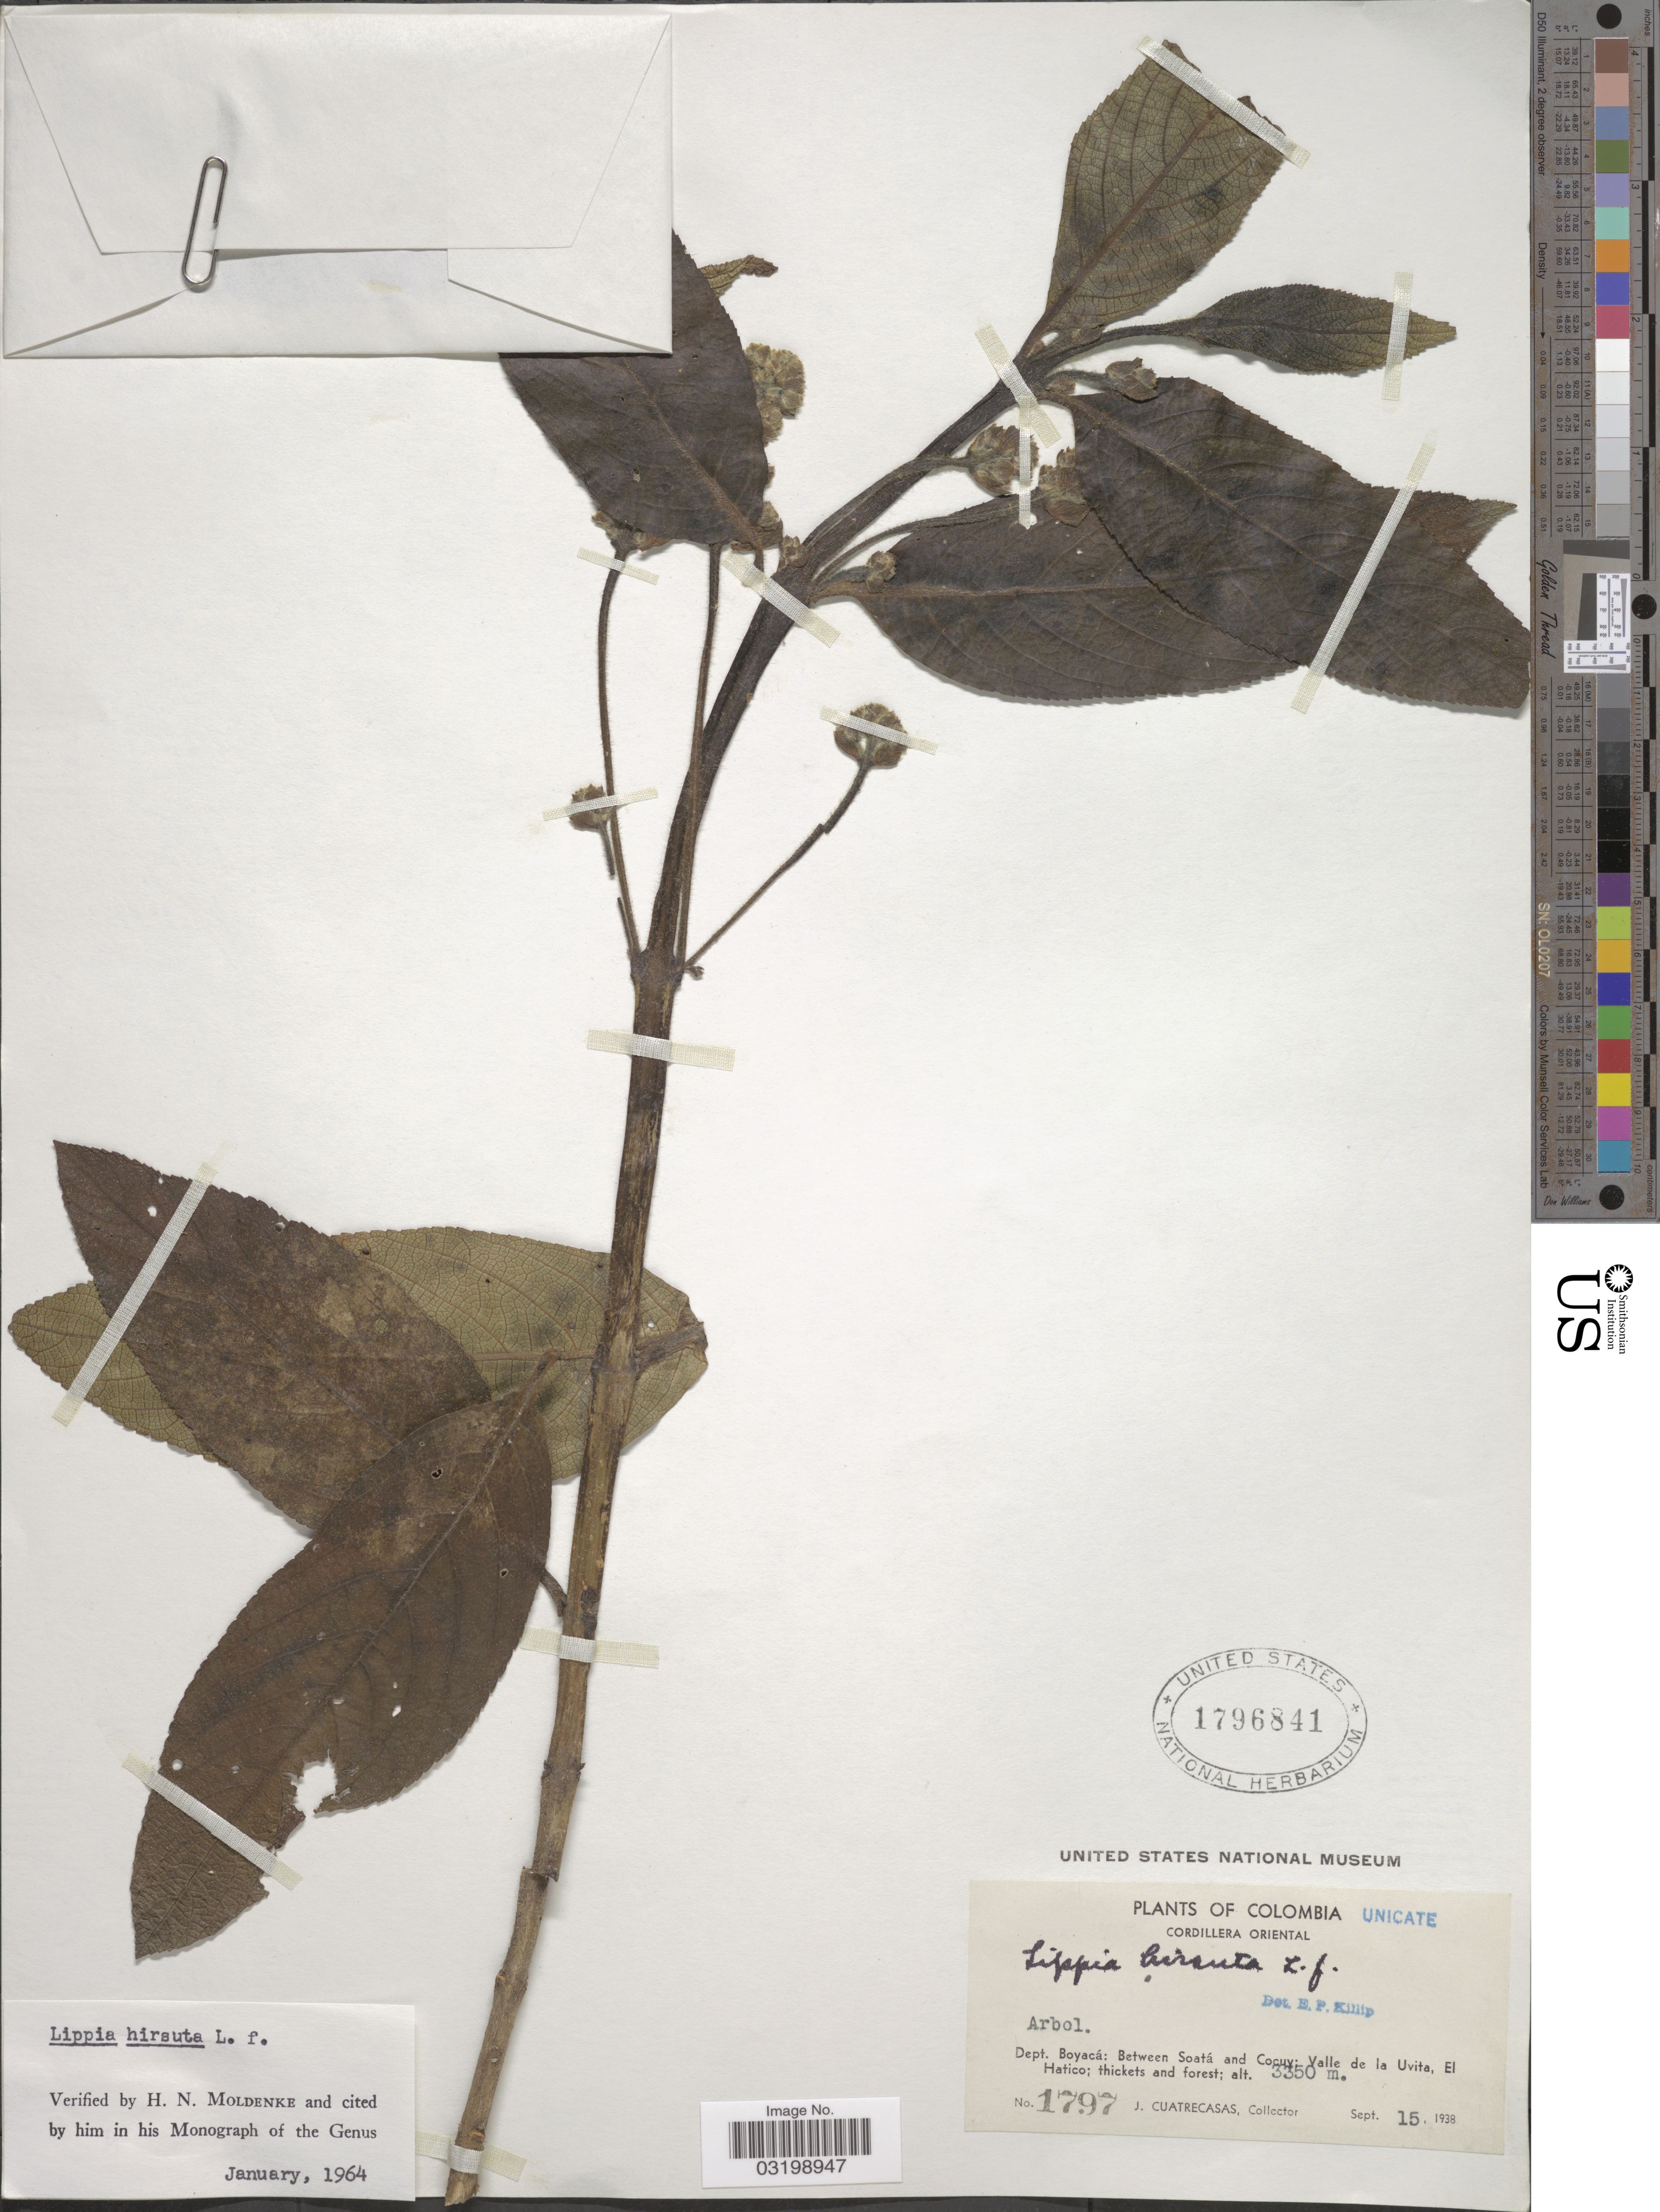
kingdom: Plantae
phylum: Tracheophyta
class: Magnoliopsida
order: Lamiales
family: Verbenaceae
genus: Lippia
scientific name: Lippia hirsuta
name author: L. f.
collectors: J. Cuatrecasas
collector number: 1797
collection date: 1938-09-15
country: Colombia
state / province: Boyacá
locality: Cordillera Oriental. Dept. Boyacá: Between Soatá and Cocuy; Valle de la Uvita, El Hatico.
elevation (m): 3350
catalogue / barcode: US 1796841